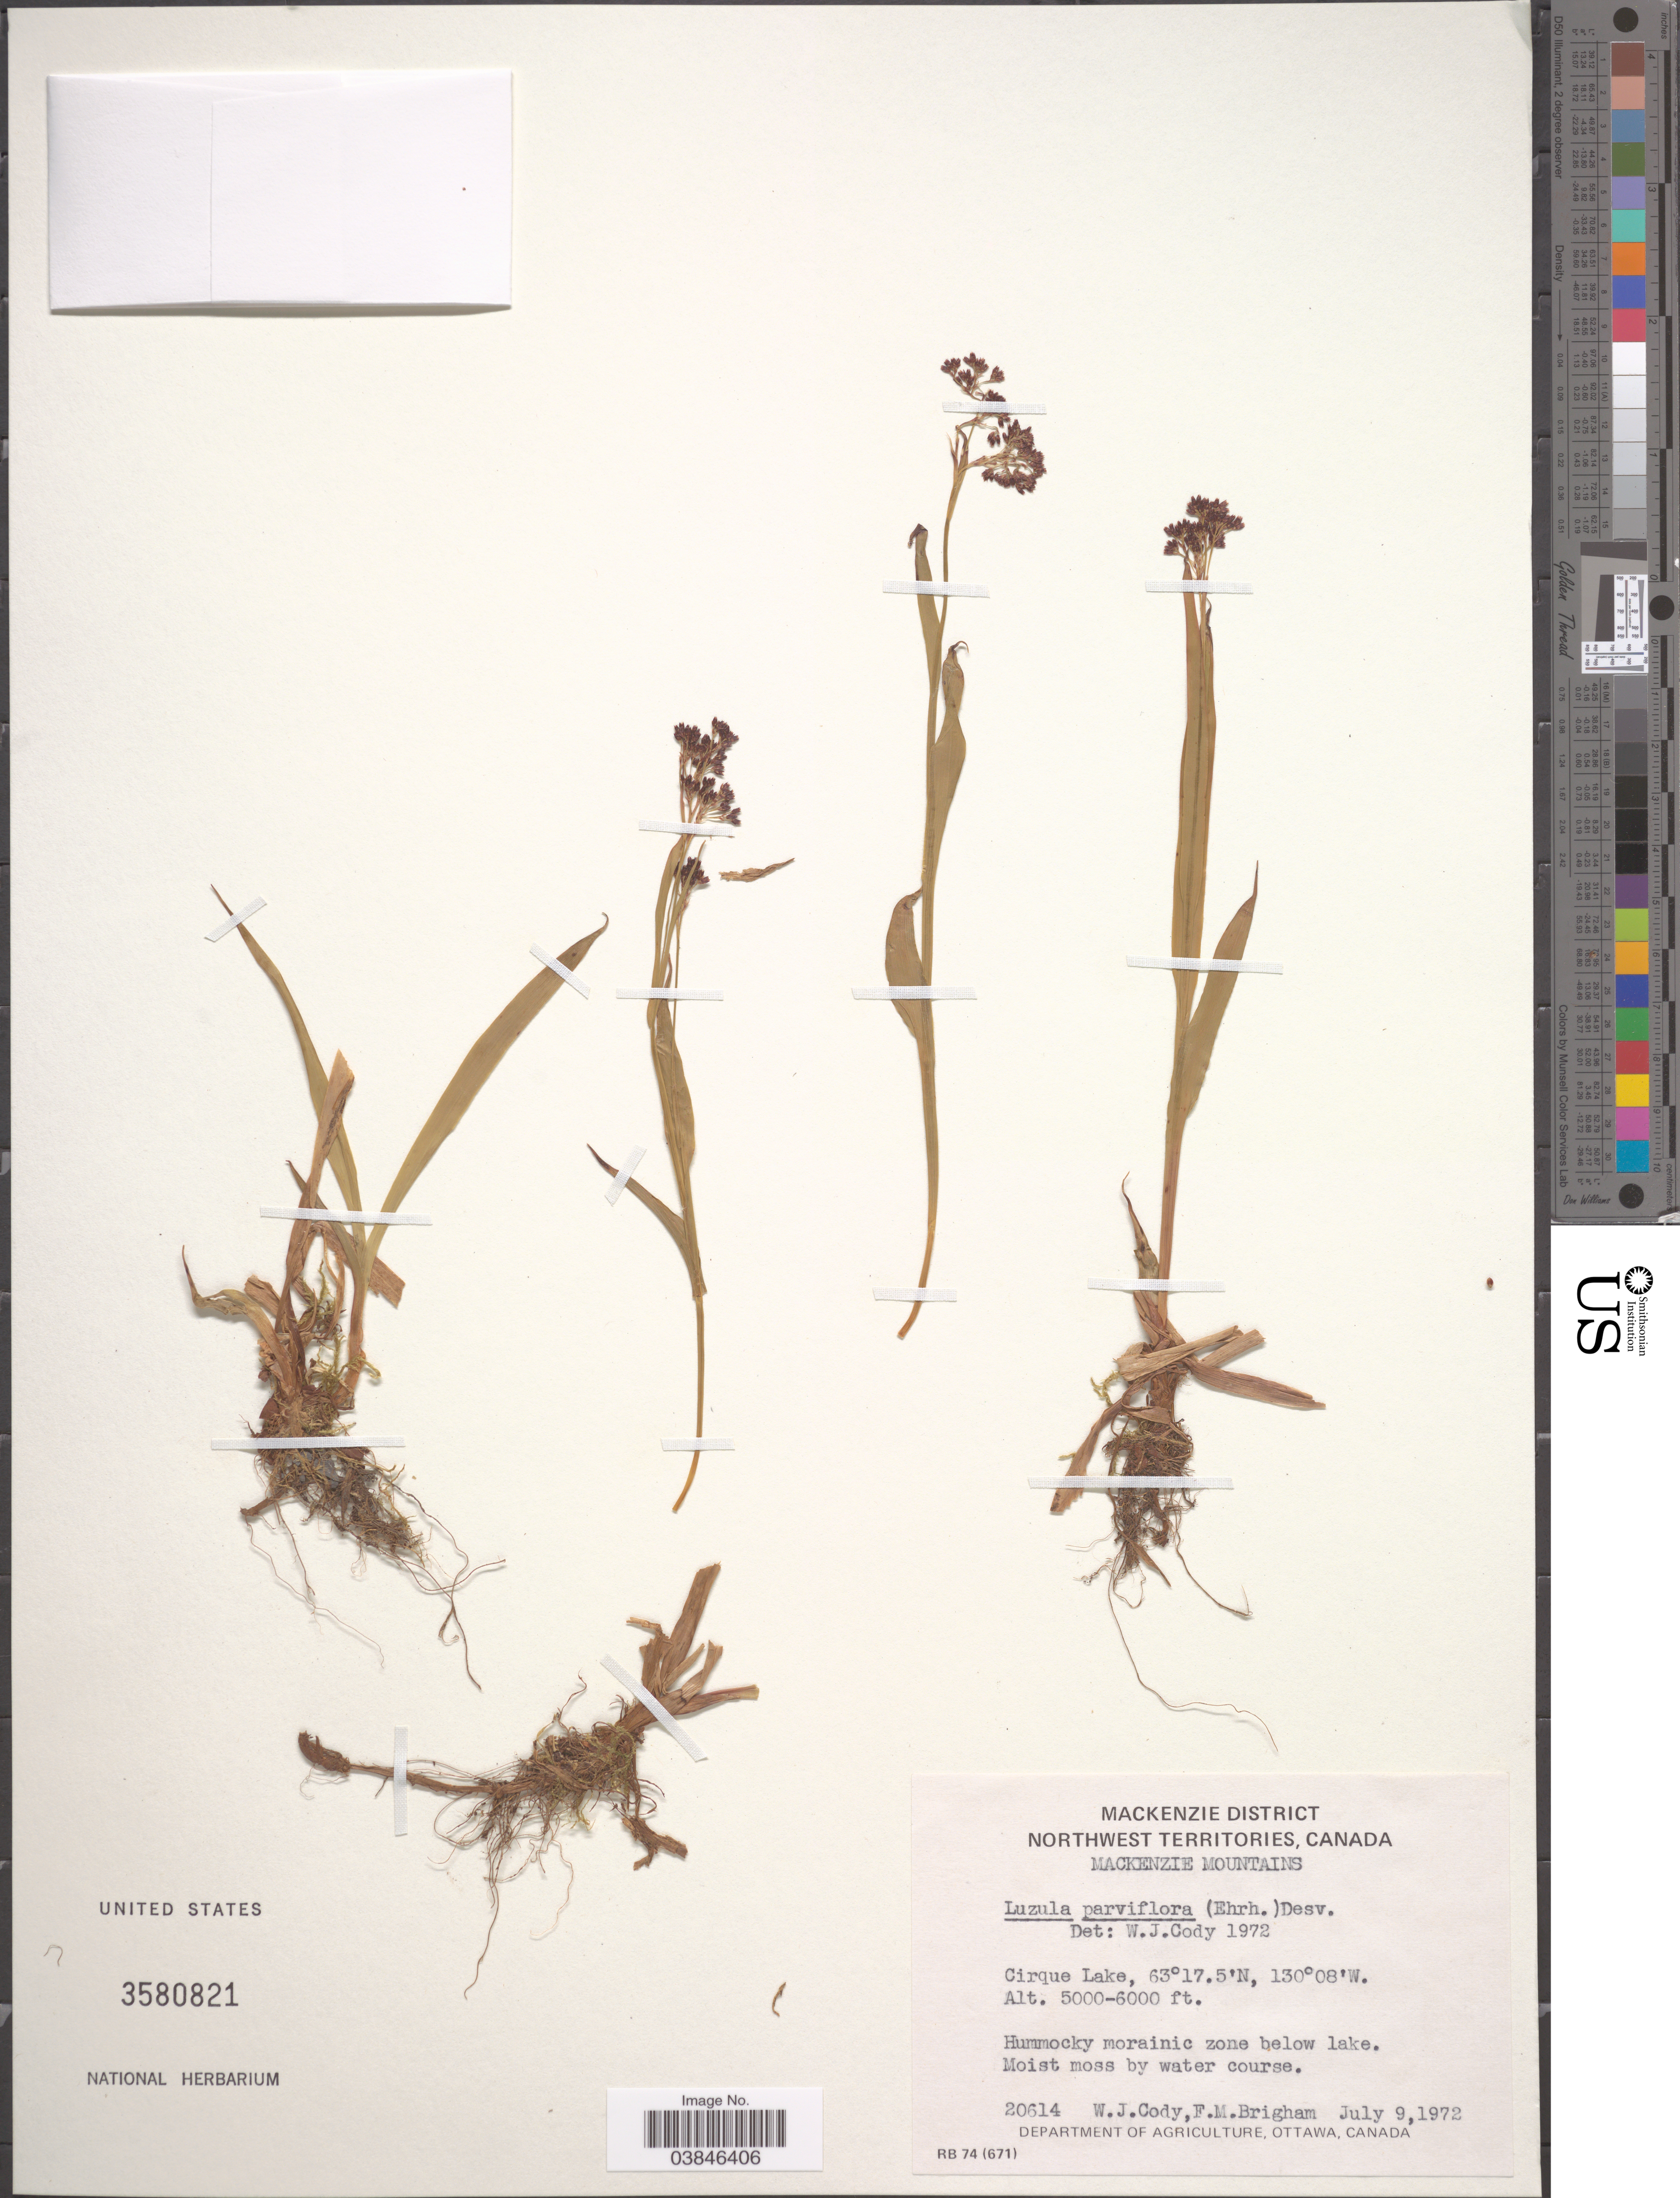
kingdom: Plantae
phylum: Tracheophyta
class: Liliopsida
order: Poales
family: Juncaceae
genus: Luzula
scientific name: Luzula parviflora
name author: (Ehrh.) Desv.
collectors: W. Cody & F. Brigham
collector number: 20614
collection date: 1972-07-09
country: Canada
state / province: Northwest Territories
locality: Mackenzie District. Mackenzie Mountains. Cirque Lake.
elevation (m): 1524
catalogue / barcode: US 3580821